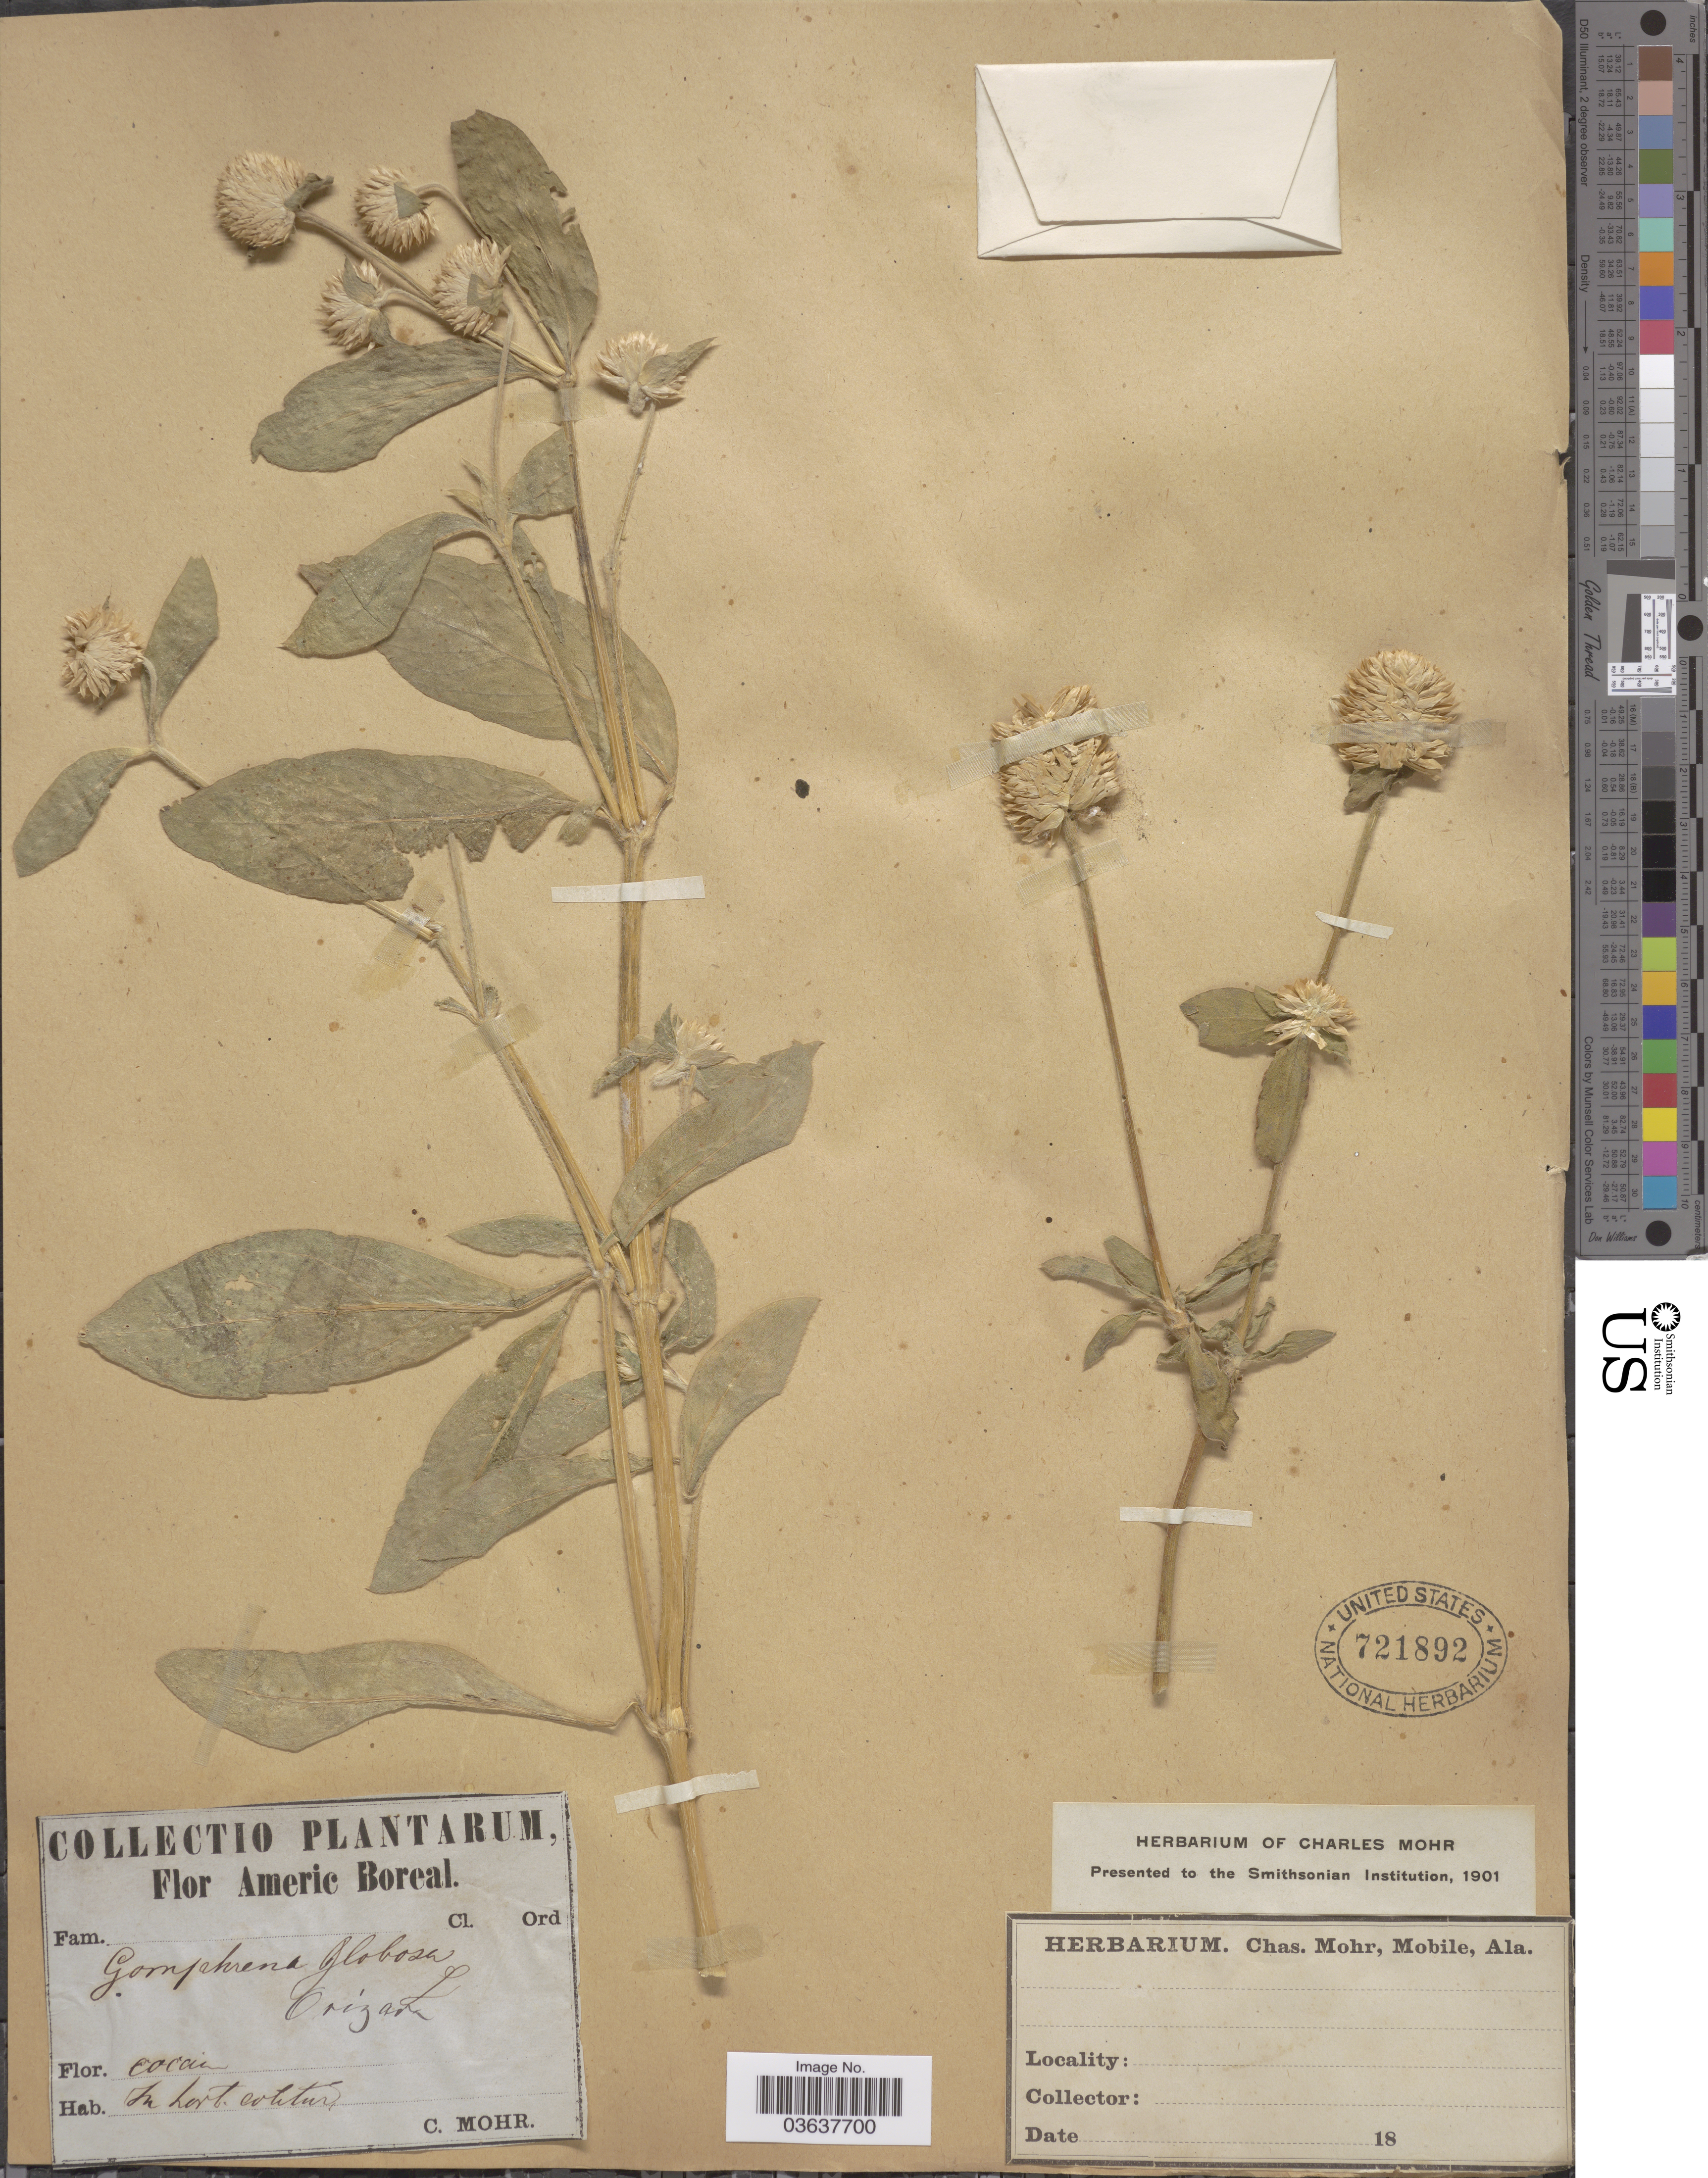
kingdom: Plantae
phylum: Tracheophyta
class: Magnoliopsida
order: Caryophyllales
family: Amaranthaceae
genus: Gomphrena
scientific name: Gomphrena globosa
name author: L.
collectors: C. T. Mohr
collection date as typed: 18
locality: Cocaia [interpreted].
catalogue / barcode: US 721892